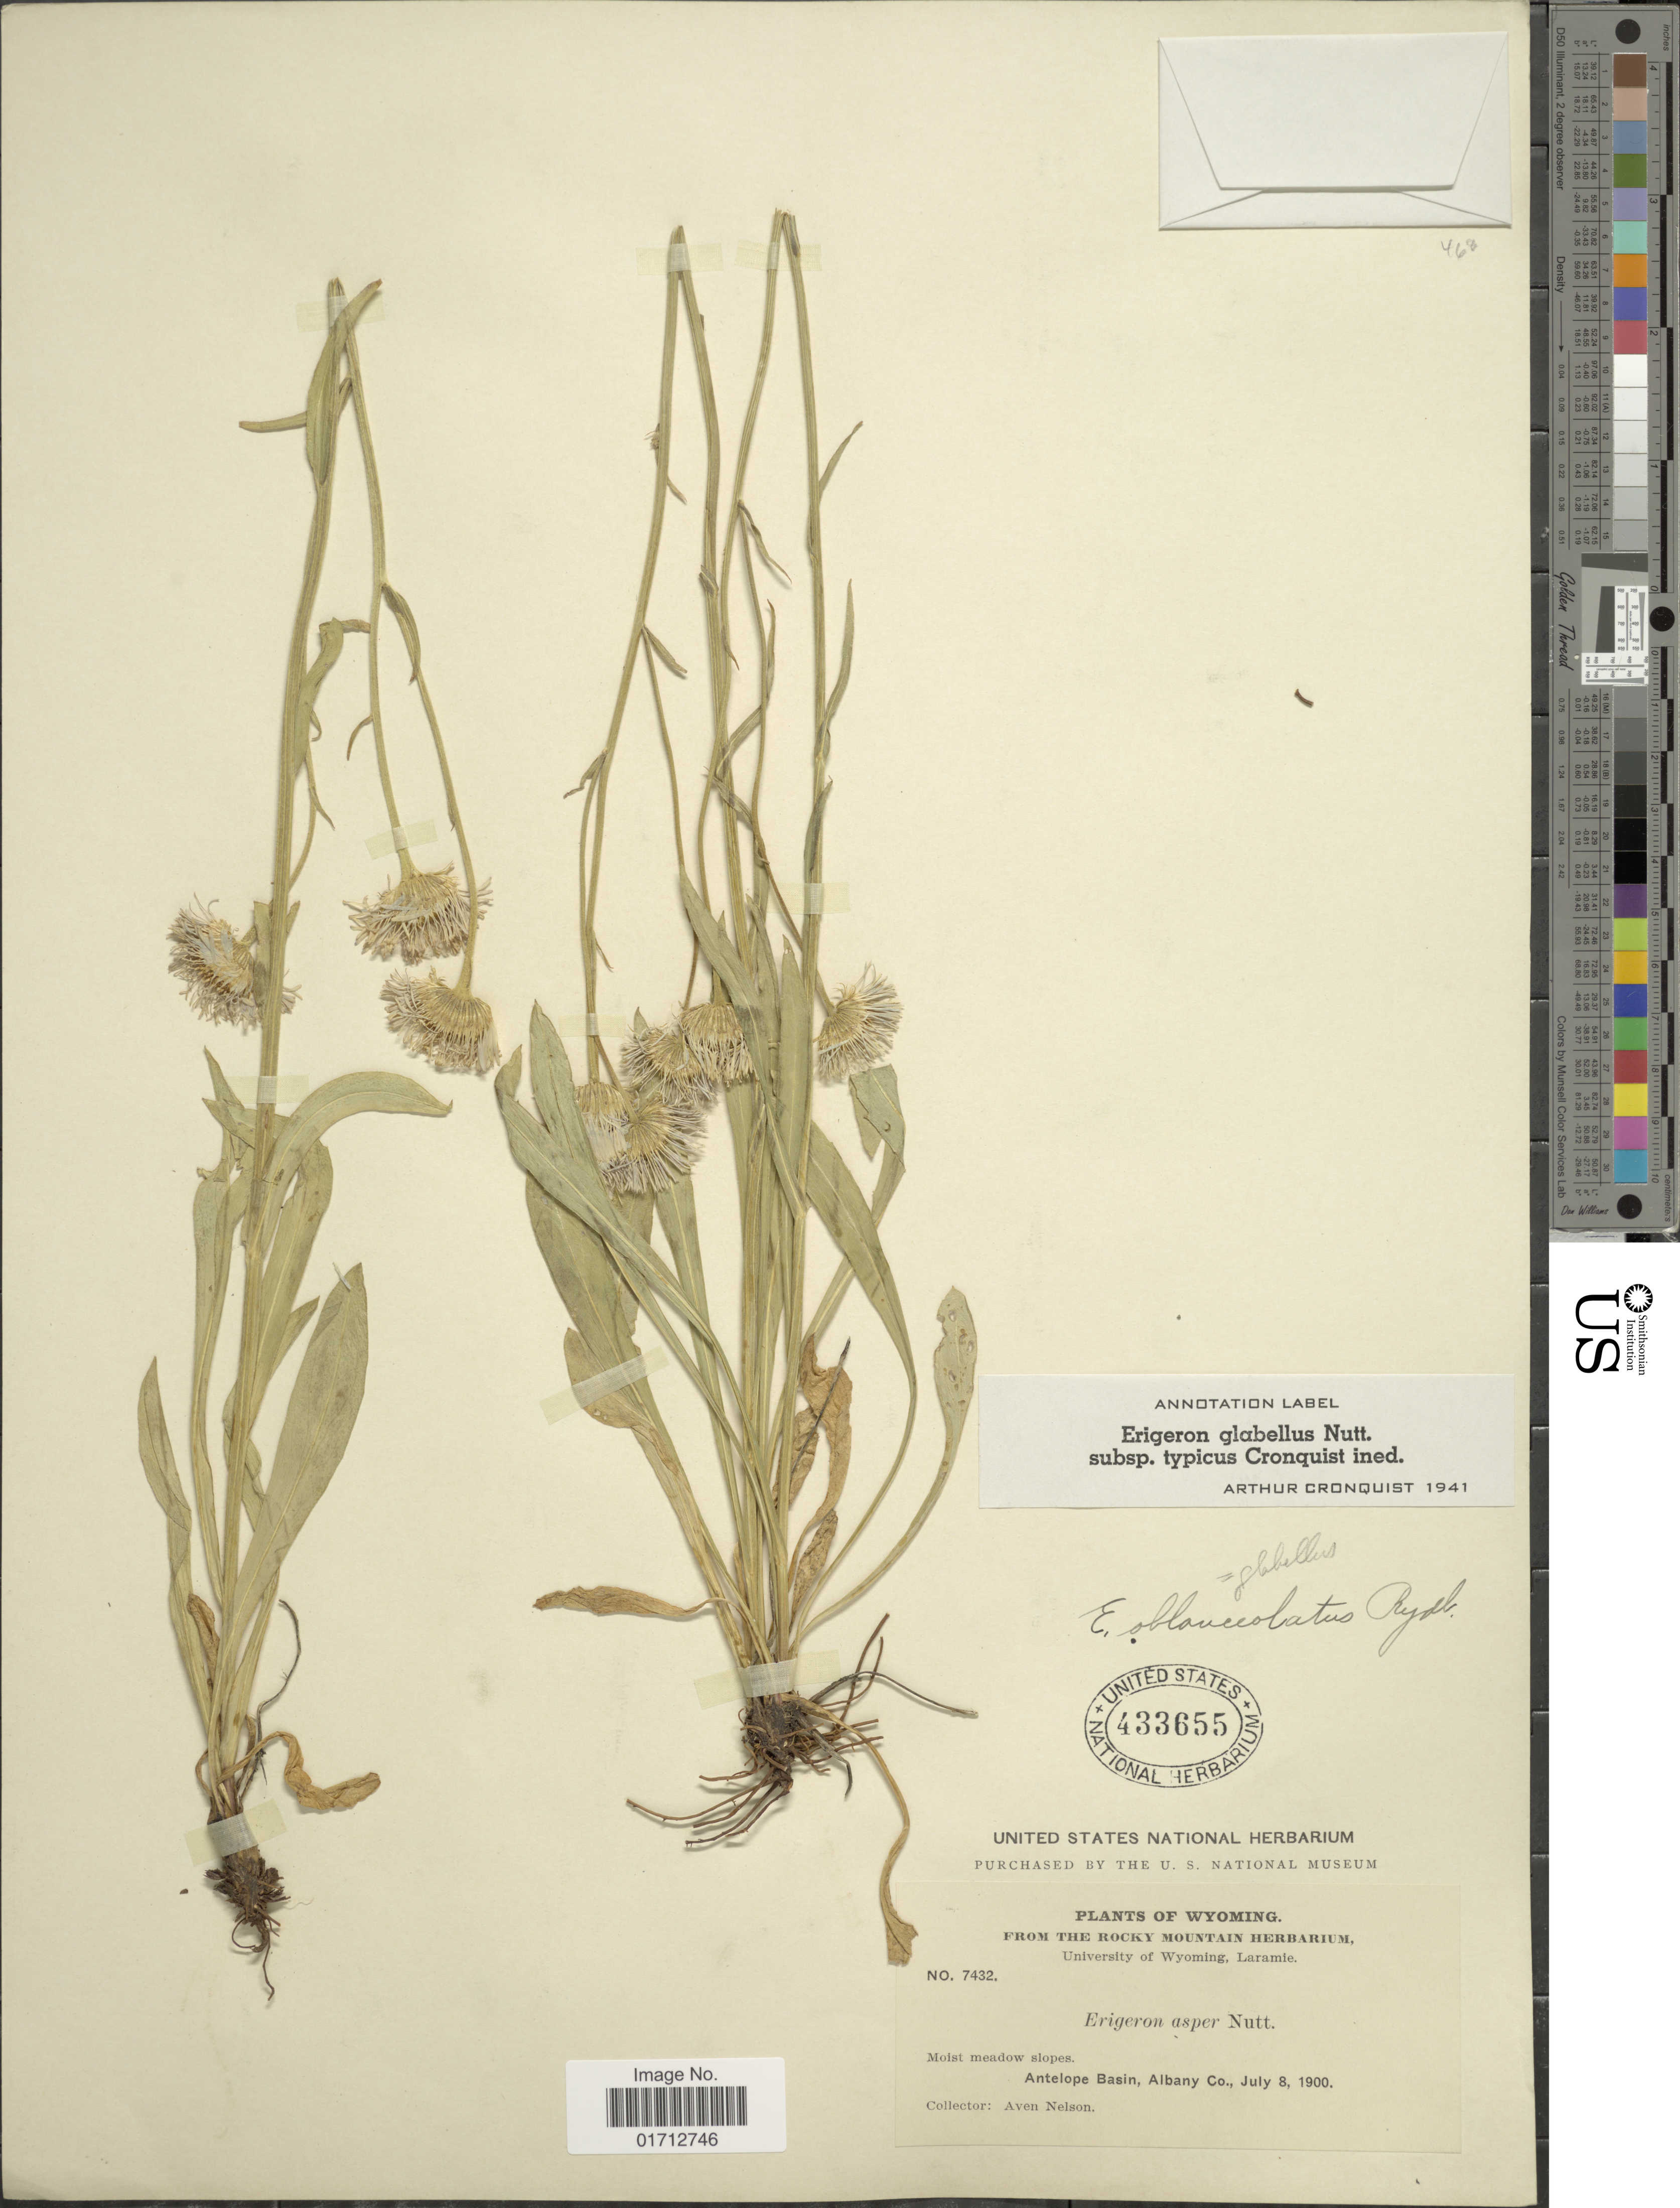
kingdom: Plantae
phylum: Tracheophyta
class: Magnoliopsida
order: Asterales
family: Asteraceae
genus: Erigeron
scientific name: Erigeron glabellus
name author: Nutt.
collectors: A. Nelson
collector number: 7432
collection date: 1900-07-08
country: United States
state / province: Wyoming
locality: Antelope Basin, Albany Co.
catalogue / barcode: US 433655